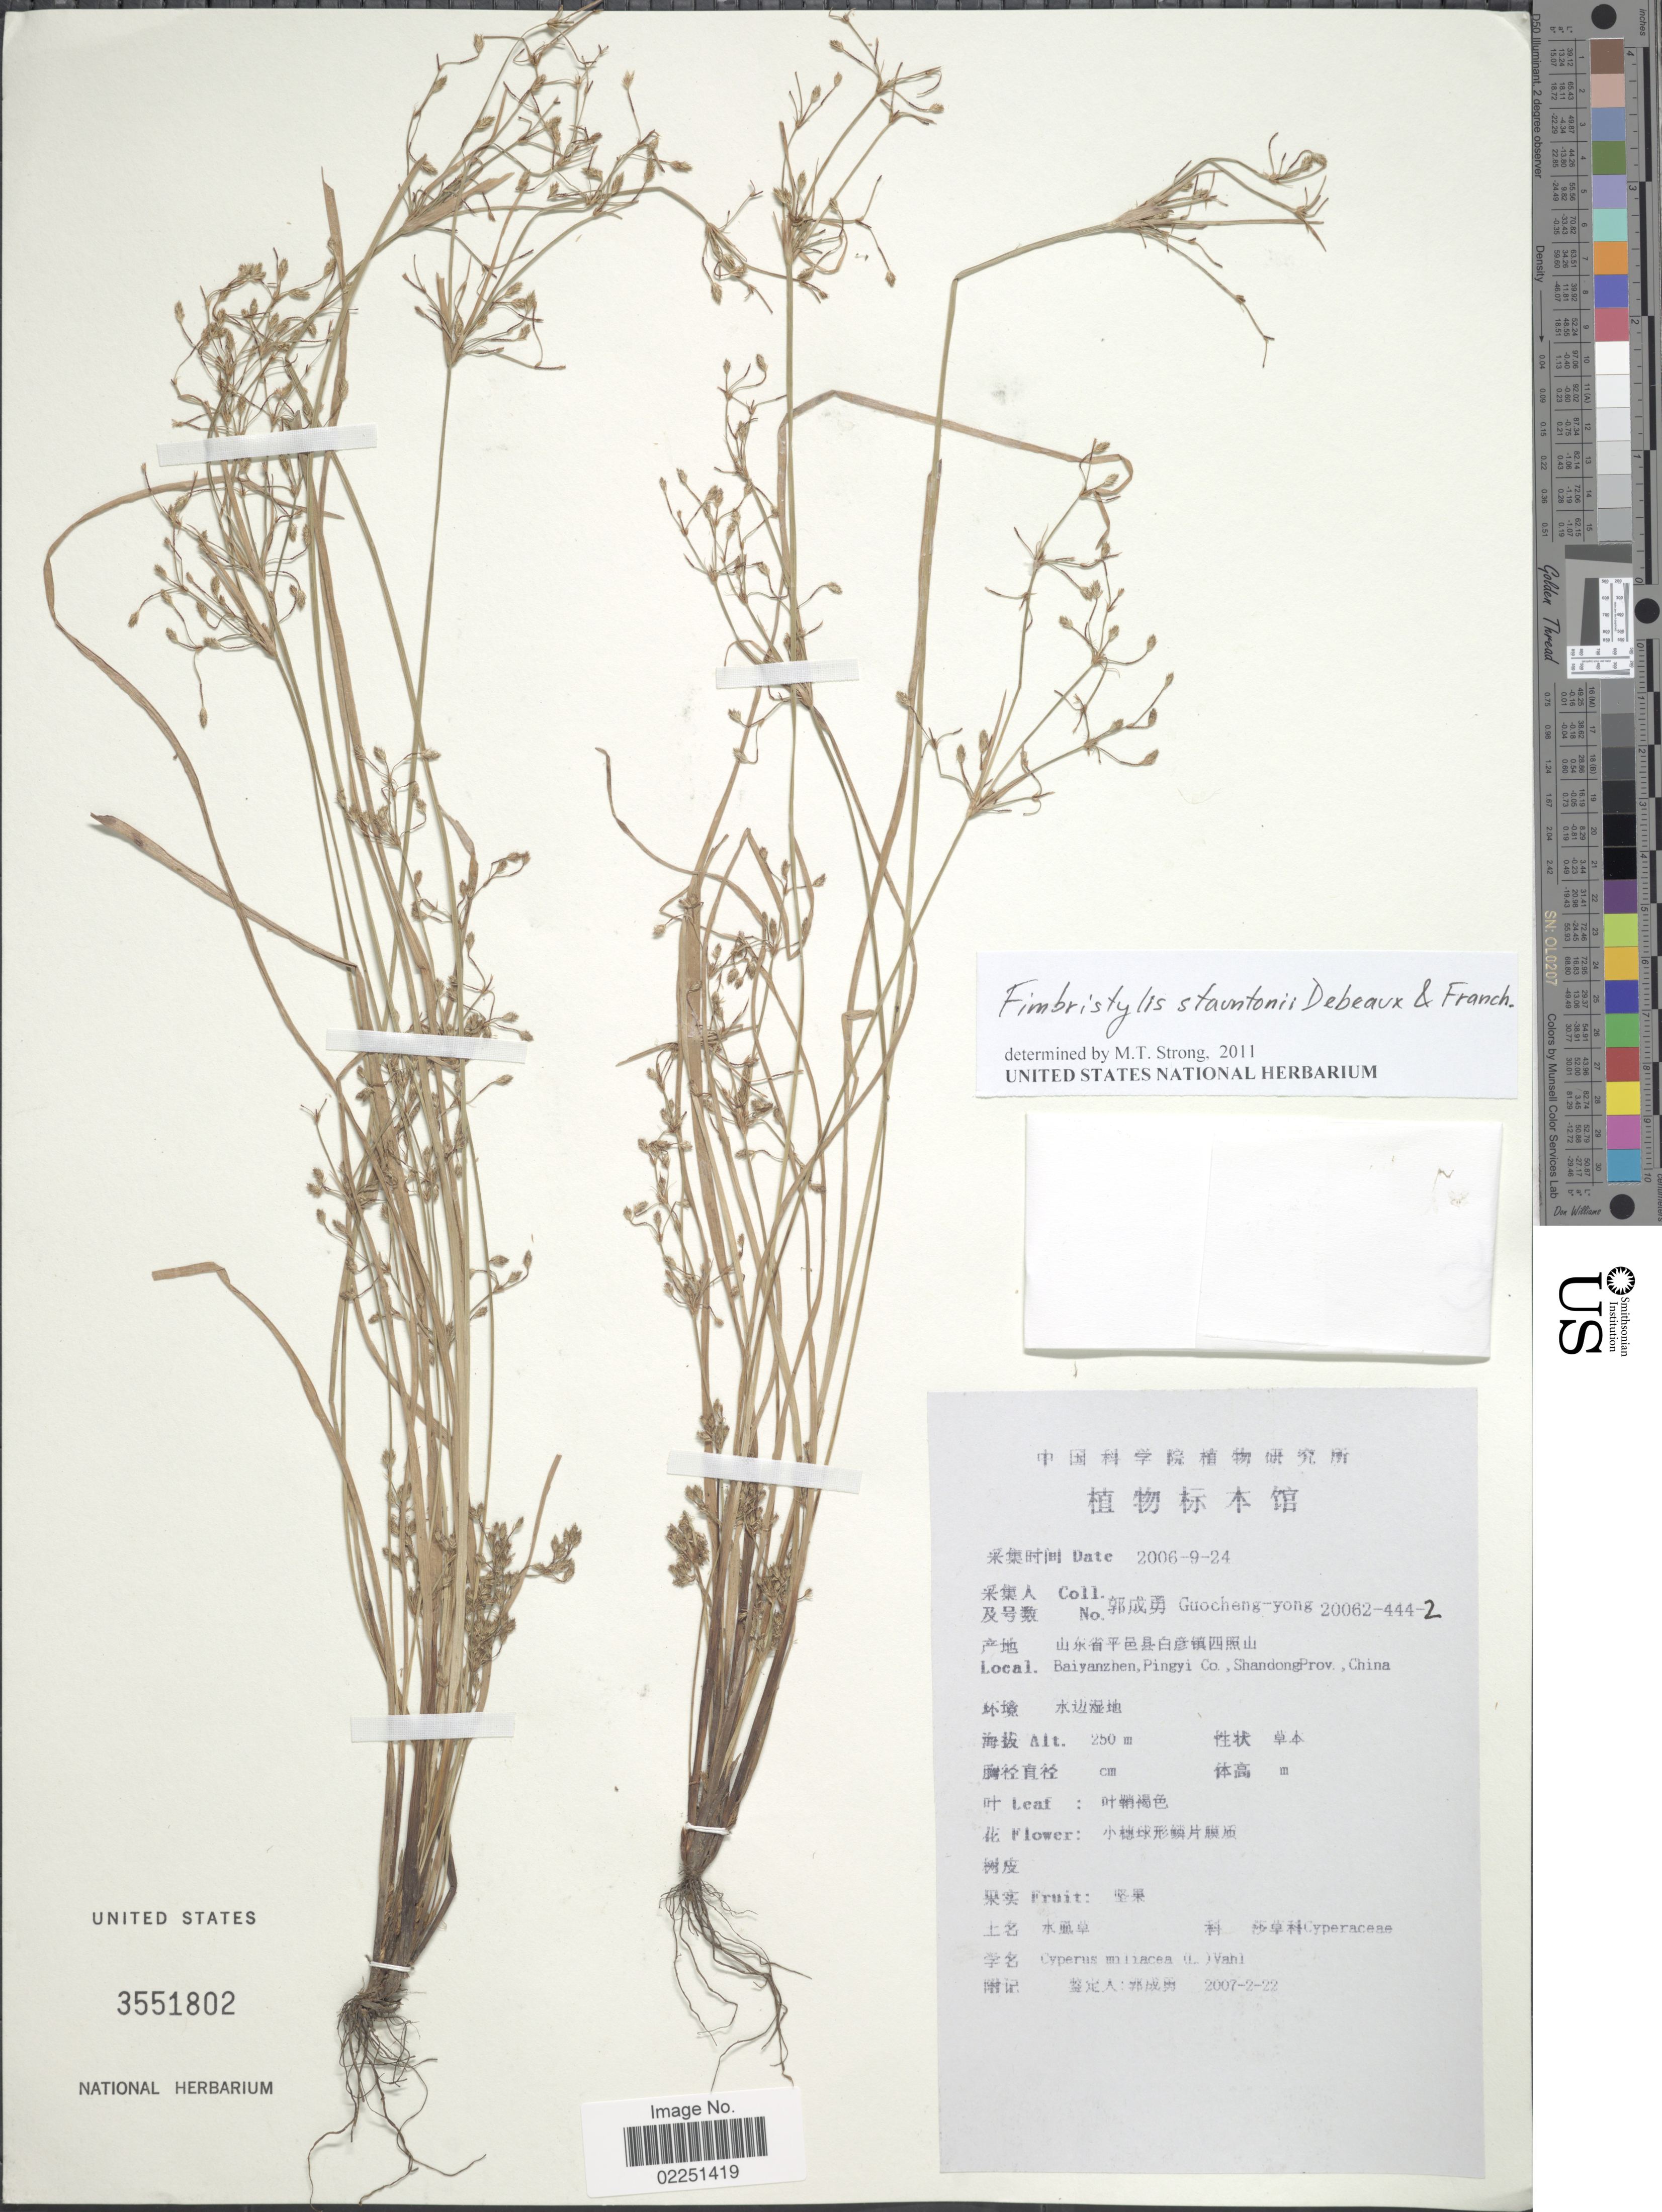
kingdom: Plantae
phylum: Tracheophyta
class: Liliopsida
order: Poales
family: Cyperaceae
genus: Fimbristylis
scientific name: Fimbristylis stauntonii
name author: Debeaux & Franch.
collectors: Goucheng-yong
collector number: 20062-444-2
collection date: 2006-09-24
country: China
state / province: Shandong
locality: Baiyanzhen, Pingyi Co., Shandong Prov.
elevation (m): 250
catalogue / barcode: US 3551802